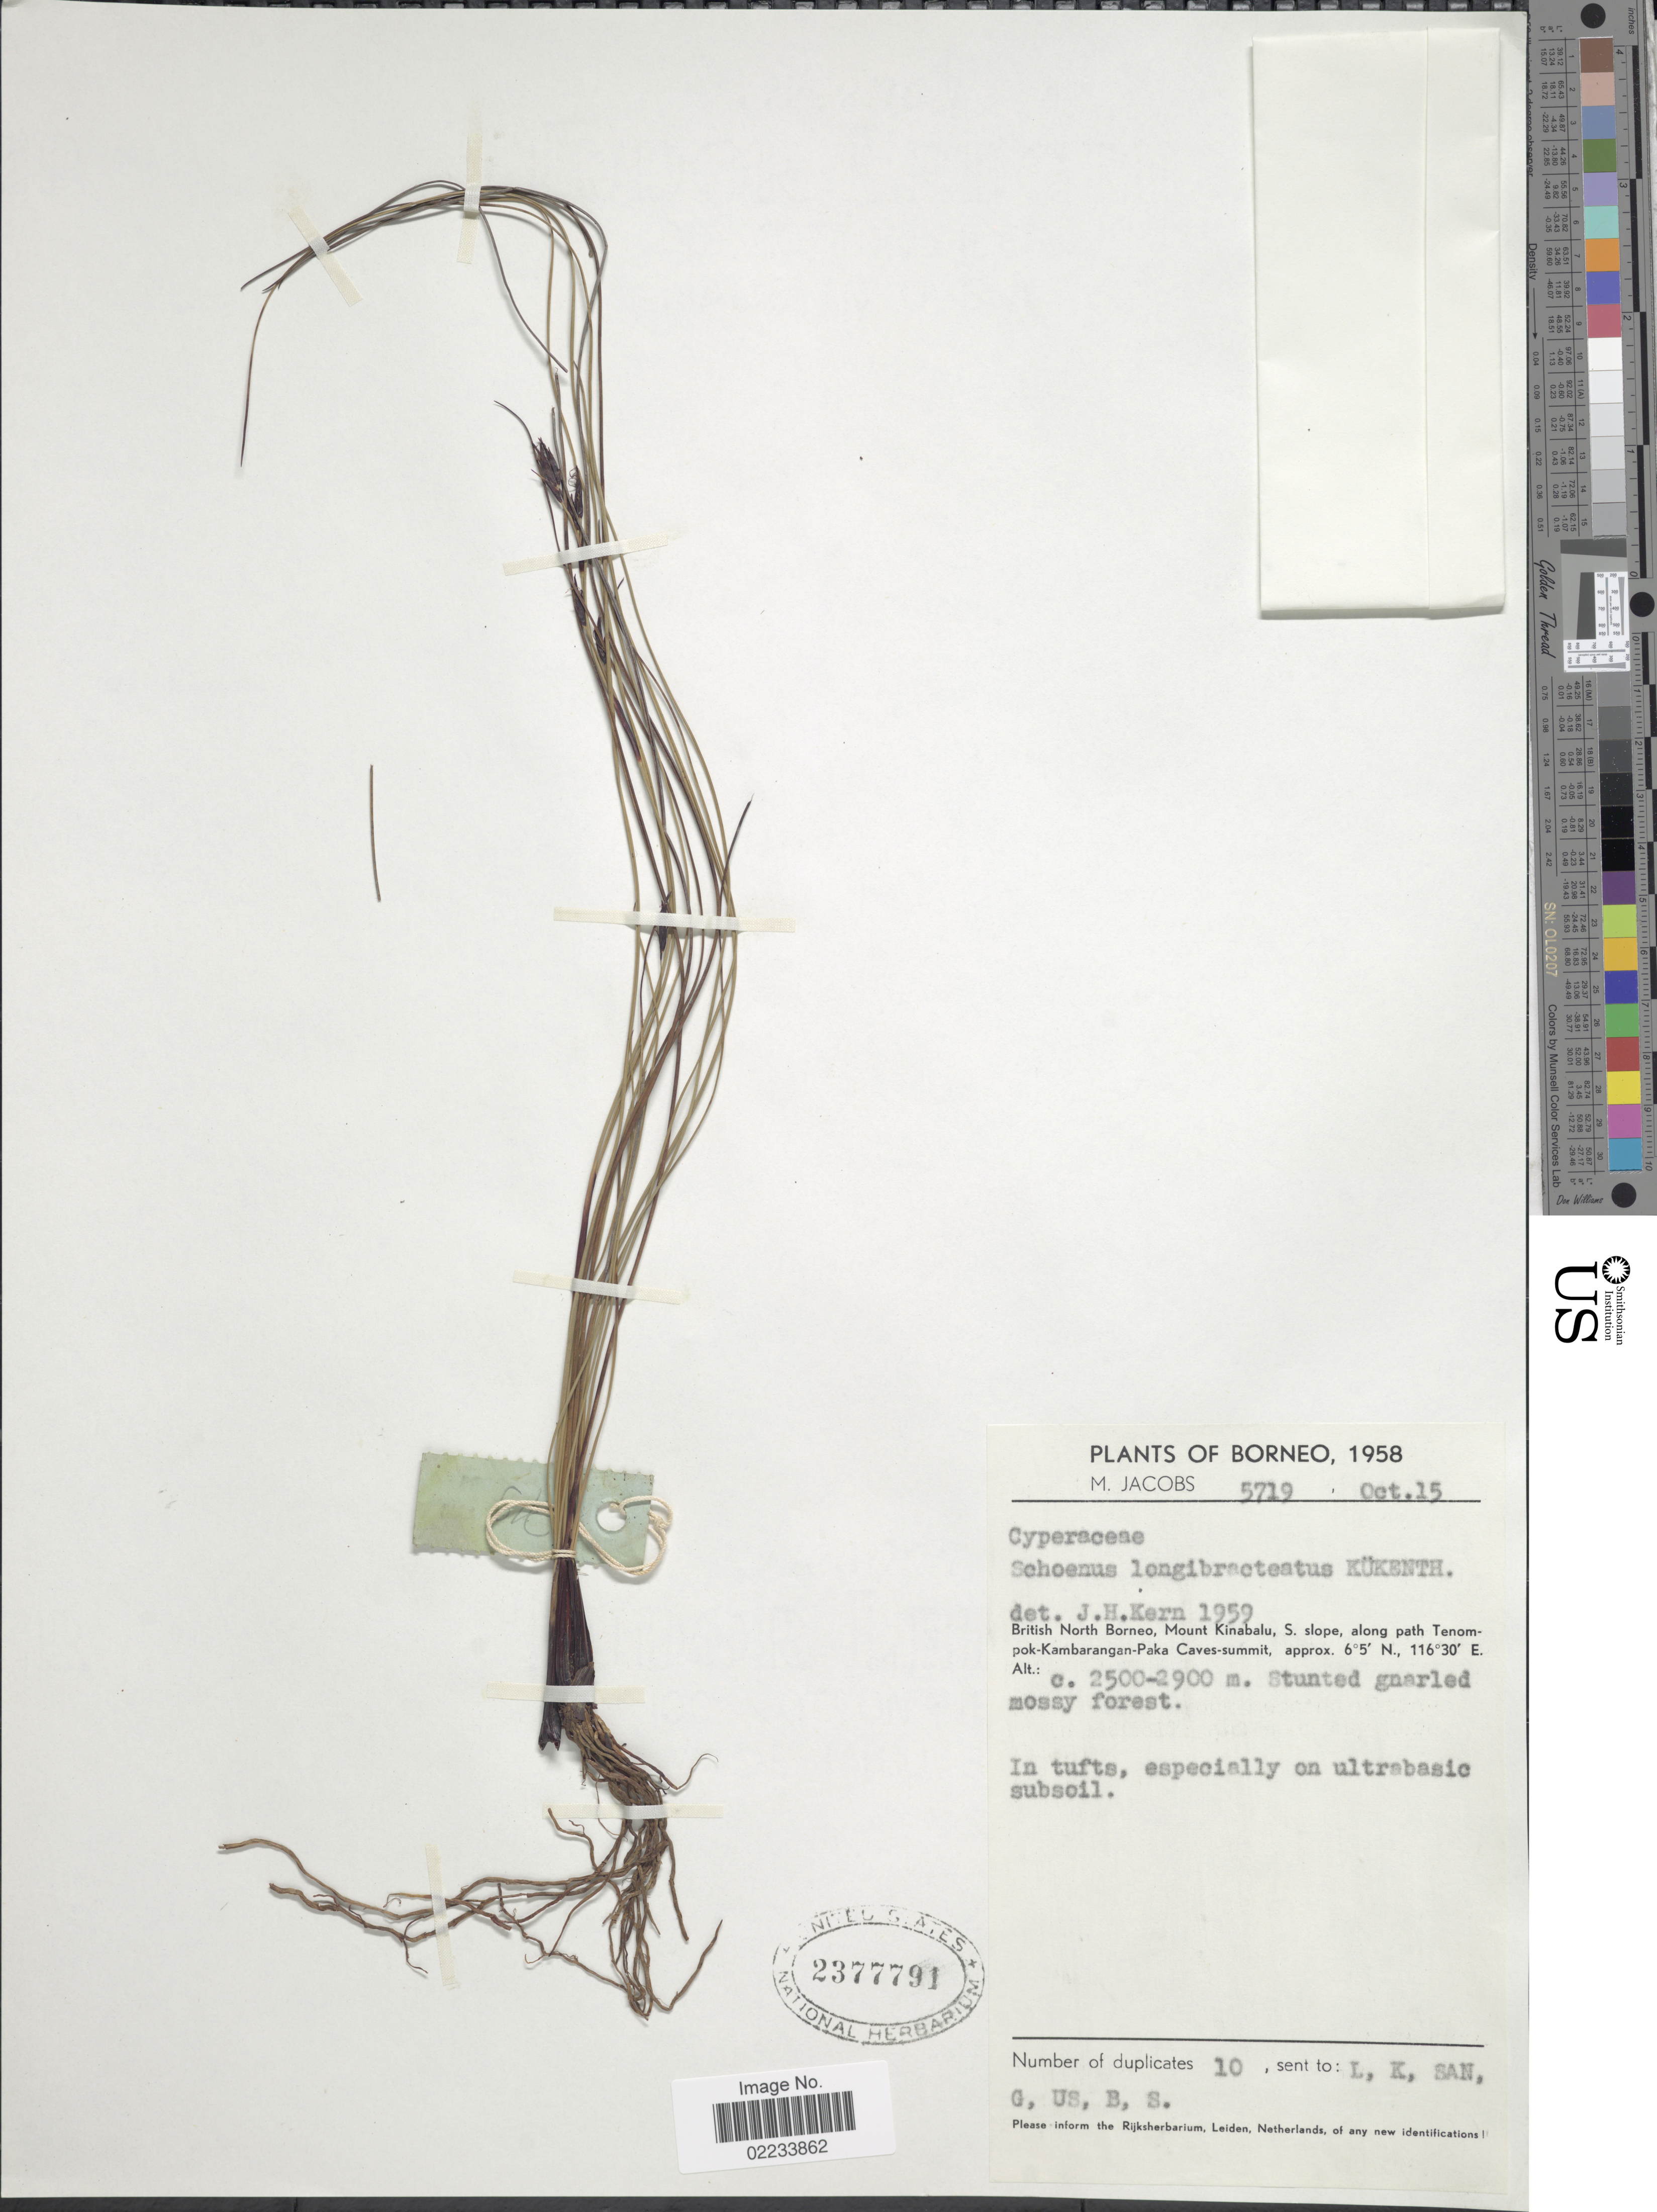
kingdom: Plantae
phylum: Tracheophyta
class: Liliopsida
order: Poales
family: Cyperaceae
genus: Schoenus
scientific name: Schoenus longibracteatus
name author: Kük.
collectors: M. Jacobs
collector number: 5719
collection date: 1958-10-15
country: Malaysia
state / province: Sabah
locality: Borneo, British North Borneo, Mount Kinabalu, S. slope, along path Tenompok-Kambarangan-Paka caves-summit. Stunted gnarled mossy forest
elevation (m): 2500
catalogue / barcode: US 2377791